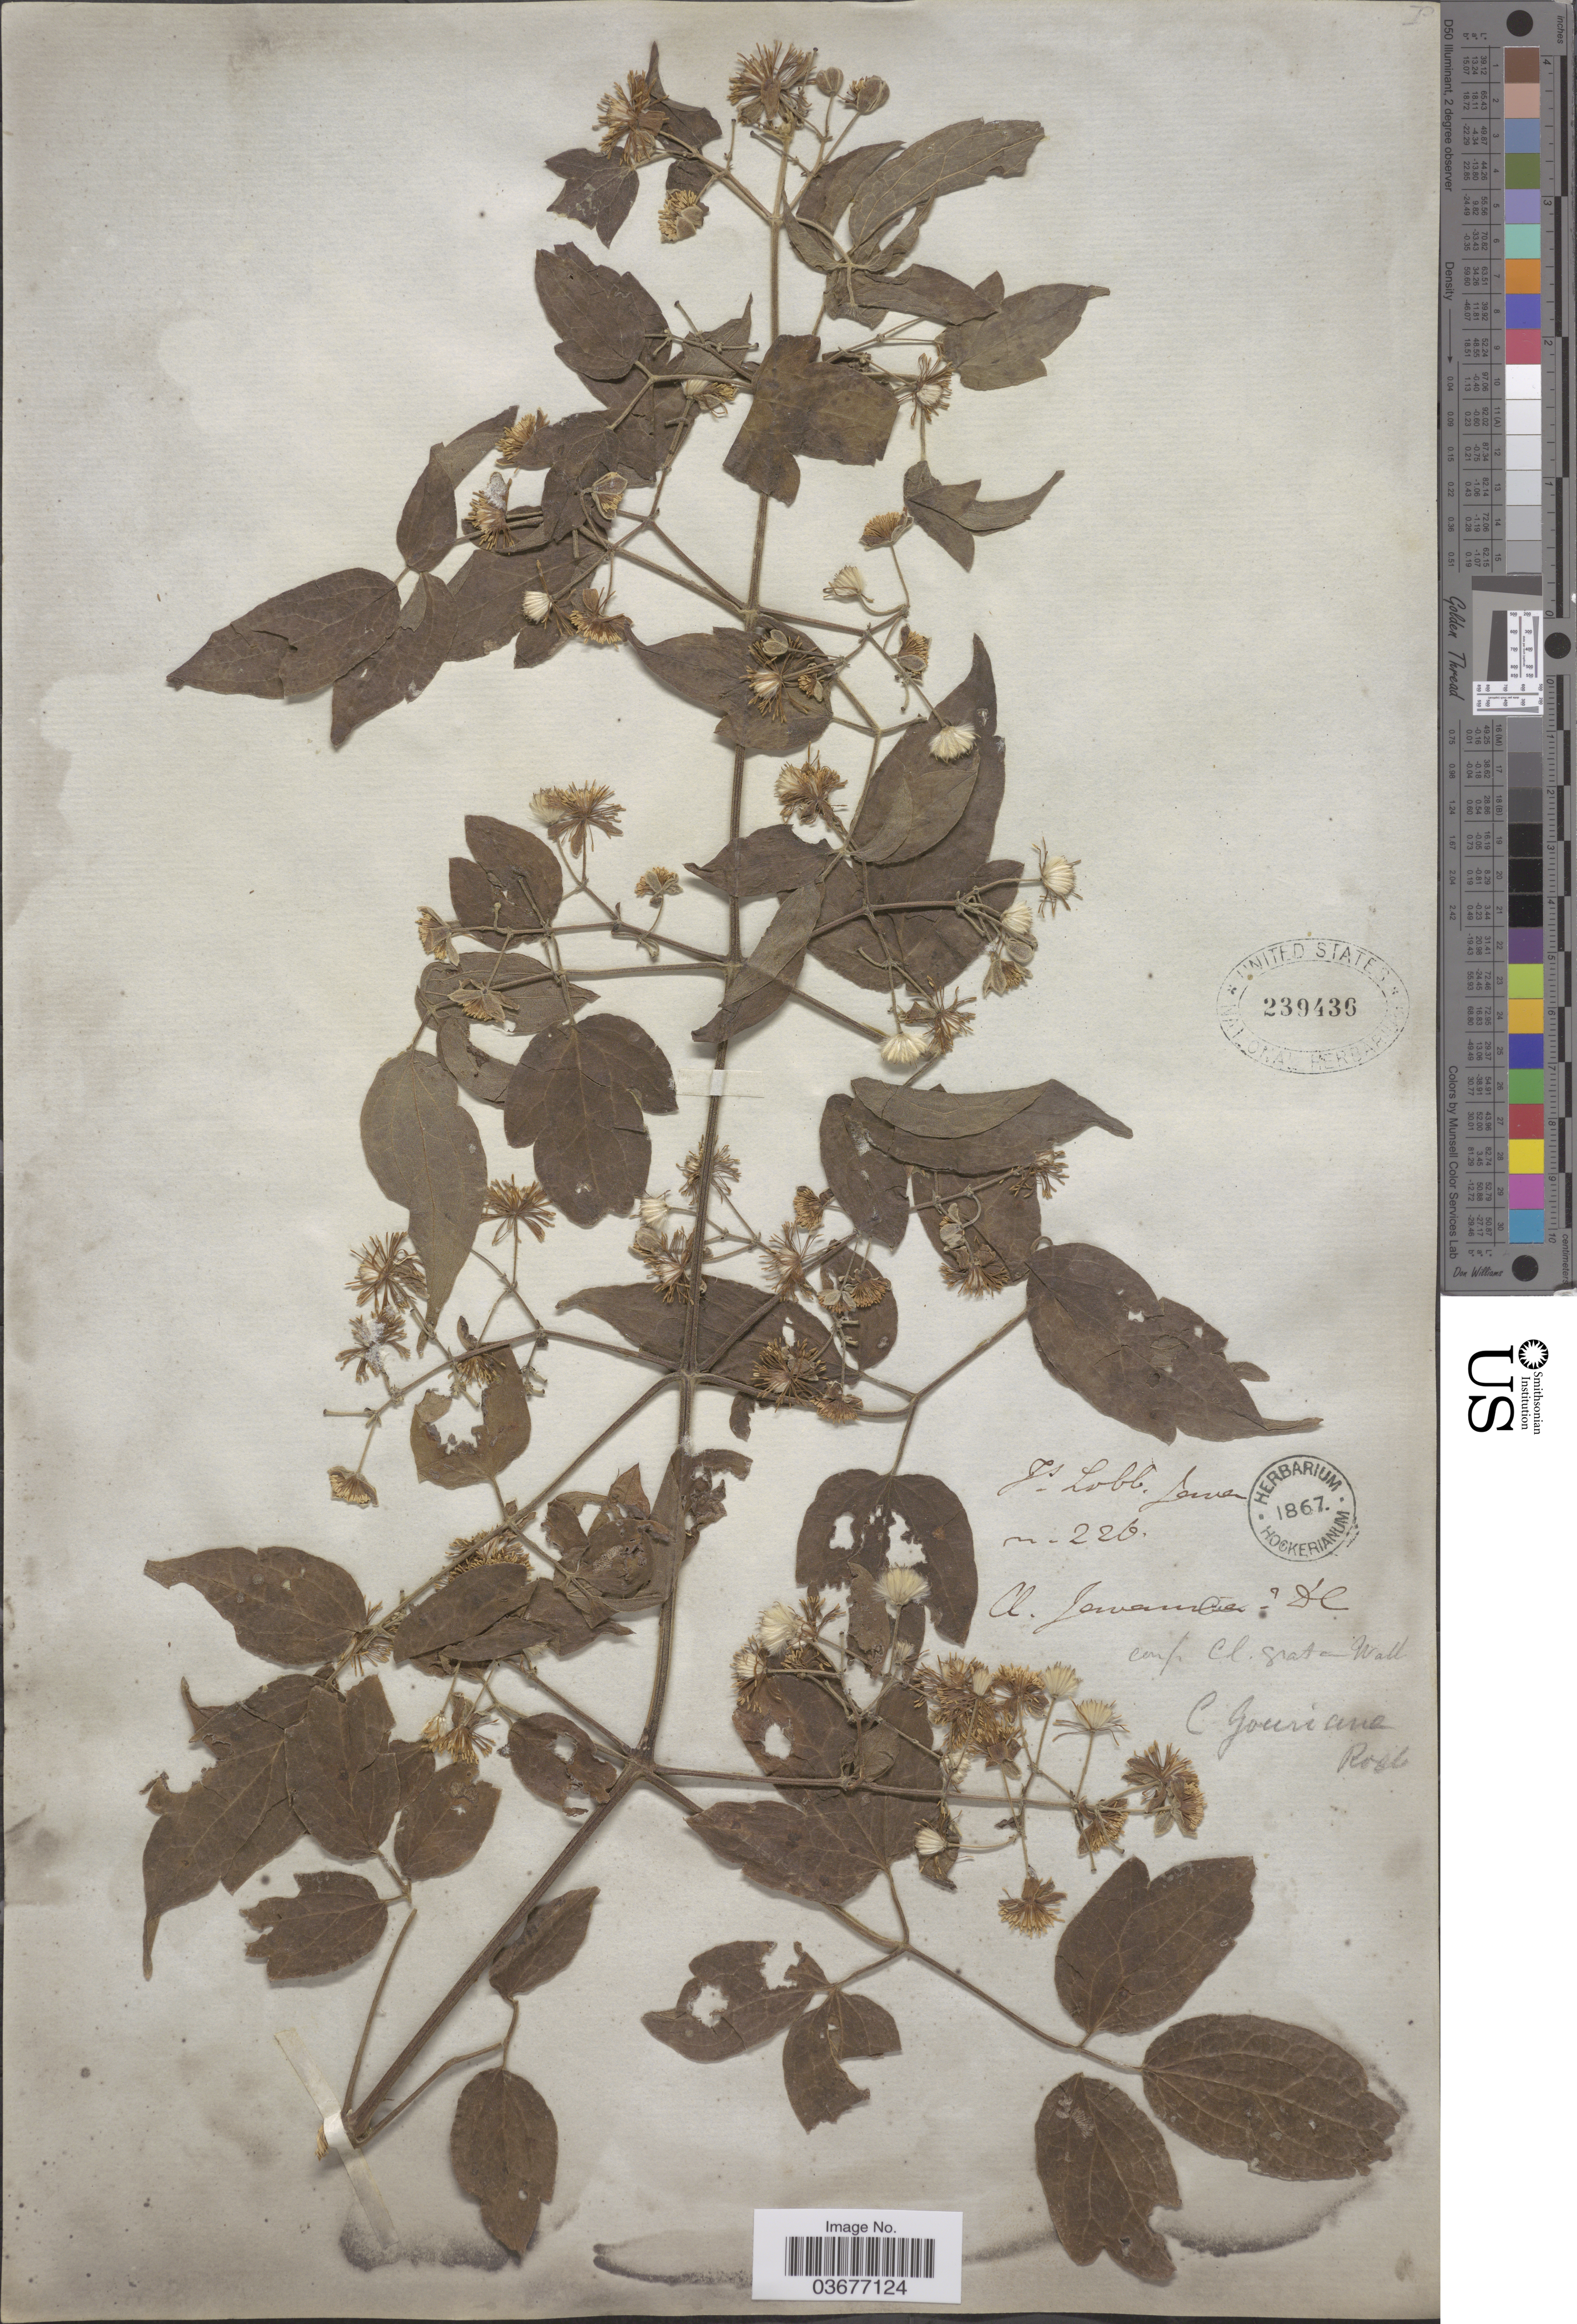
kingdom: Plantae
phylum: Tracheophyta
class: Magnoliopsida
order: Ranunculales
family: Ranunculaceae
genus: Clematis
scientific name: Clematis gouriana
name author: Roxb. ex DC.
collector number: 226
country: Indonesia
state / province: Java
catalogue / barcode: US 239436